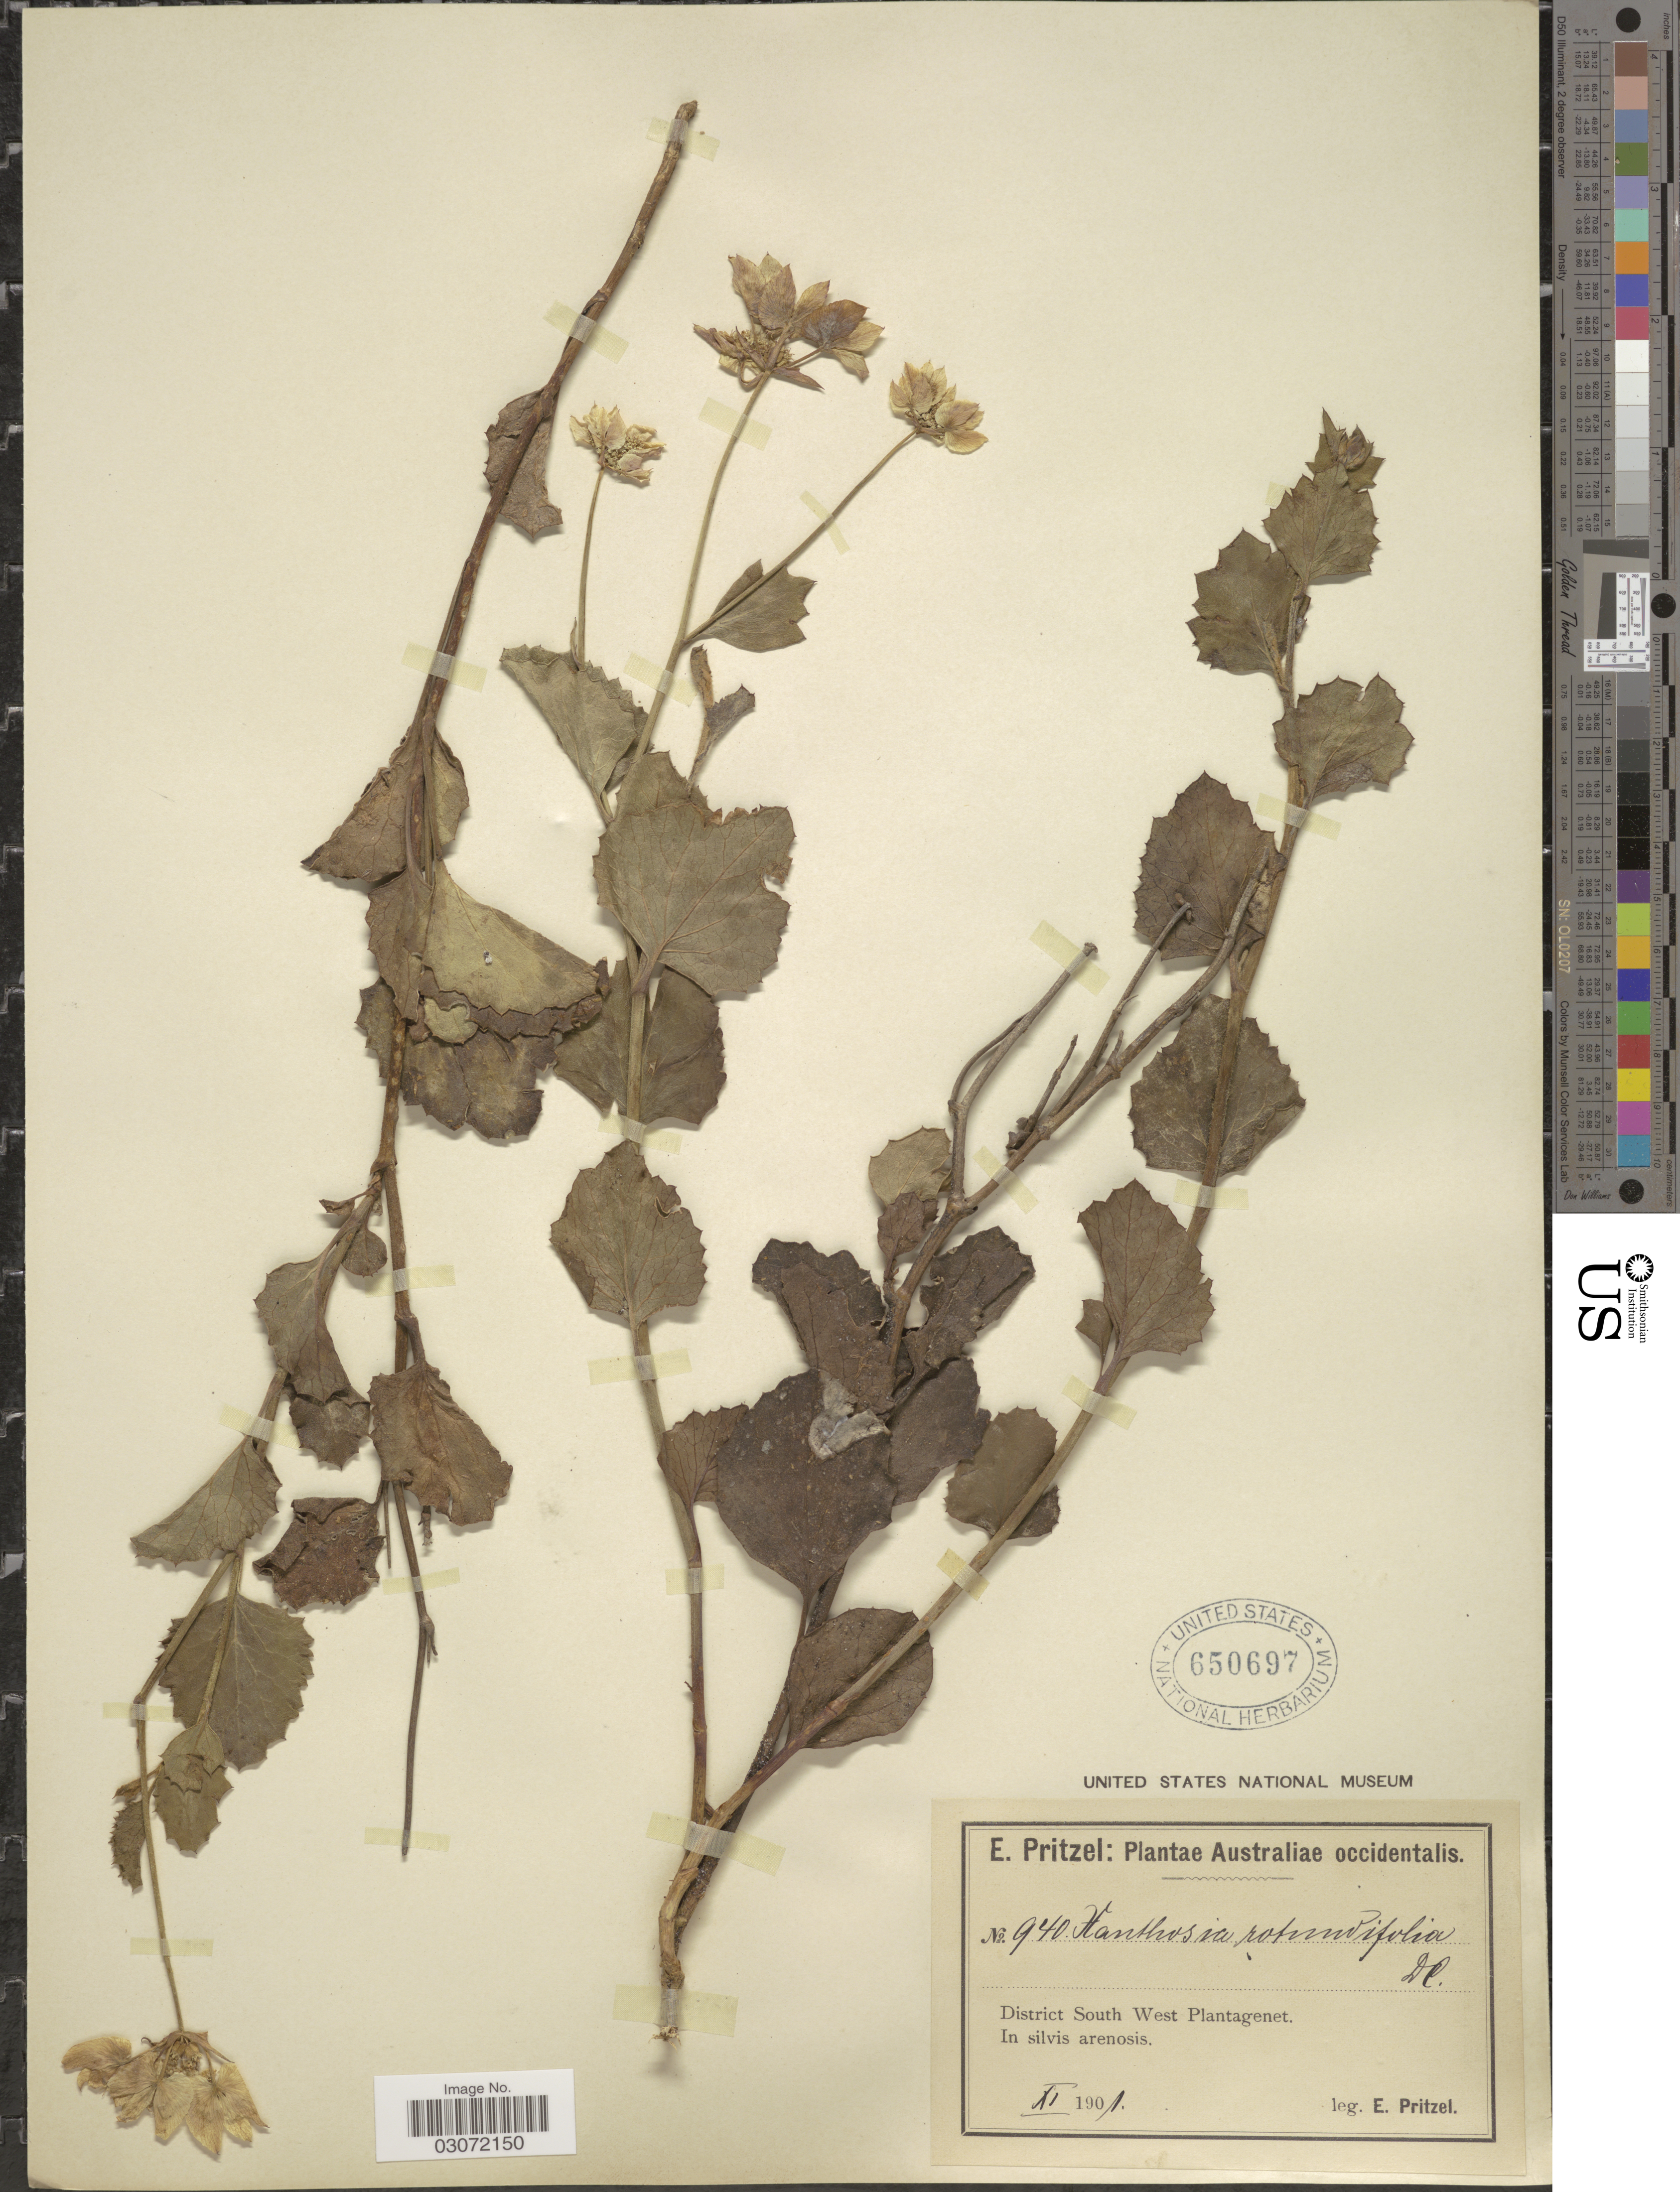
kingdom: Plantae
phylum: Tracheophyta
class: Magnoliopsida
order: Apiales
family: Apiaceae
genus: Xanthosia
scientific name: Xanthosia rotundifolia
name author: DC.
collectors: E. G. Pritzel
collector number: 940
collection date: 1901-11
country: Australia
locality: Australiae occidentalis. District South West Plantagenet. In silvis arenosis.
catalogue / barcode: US 650697